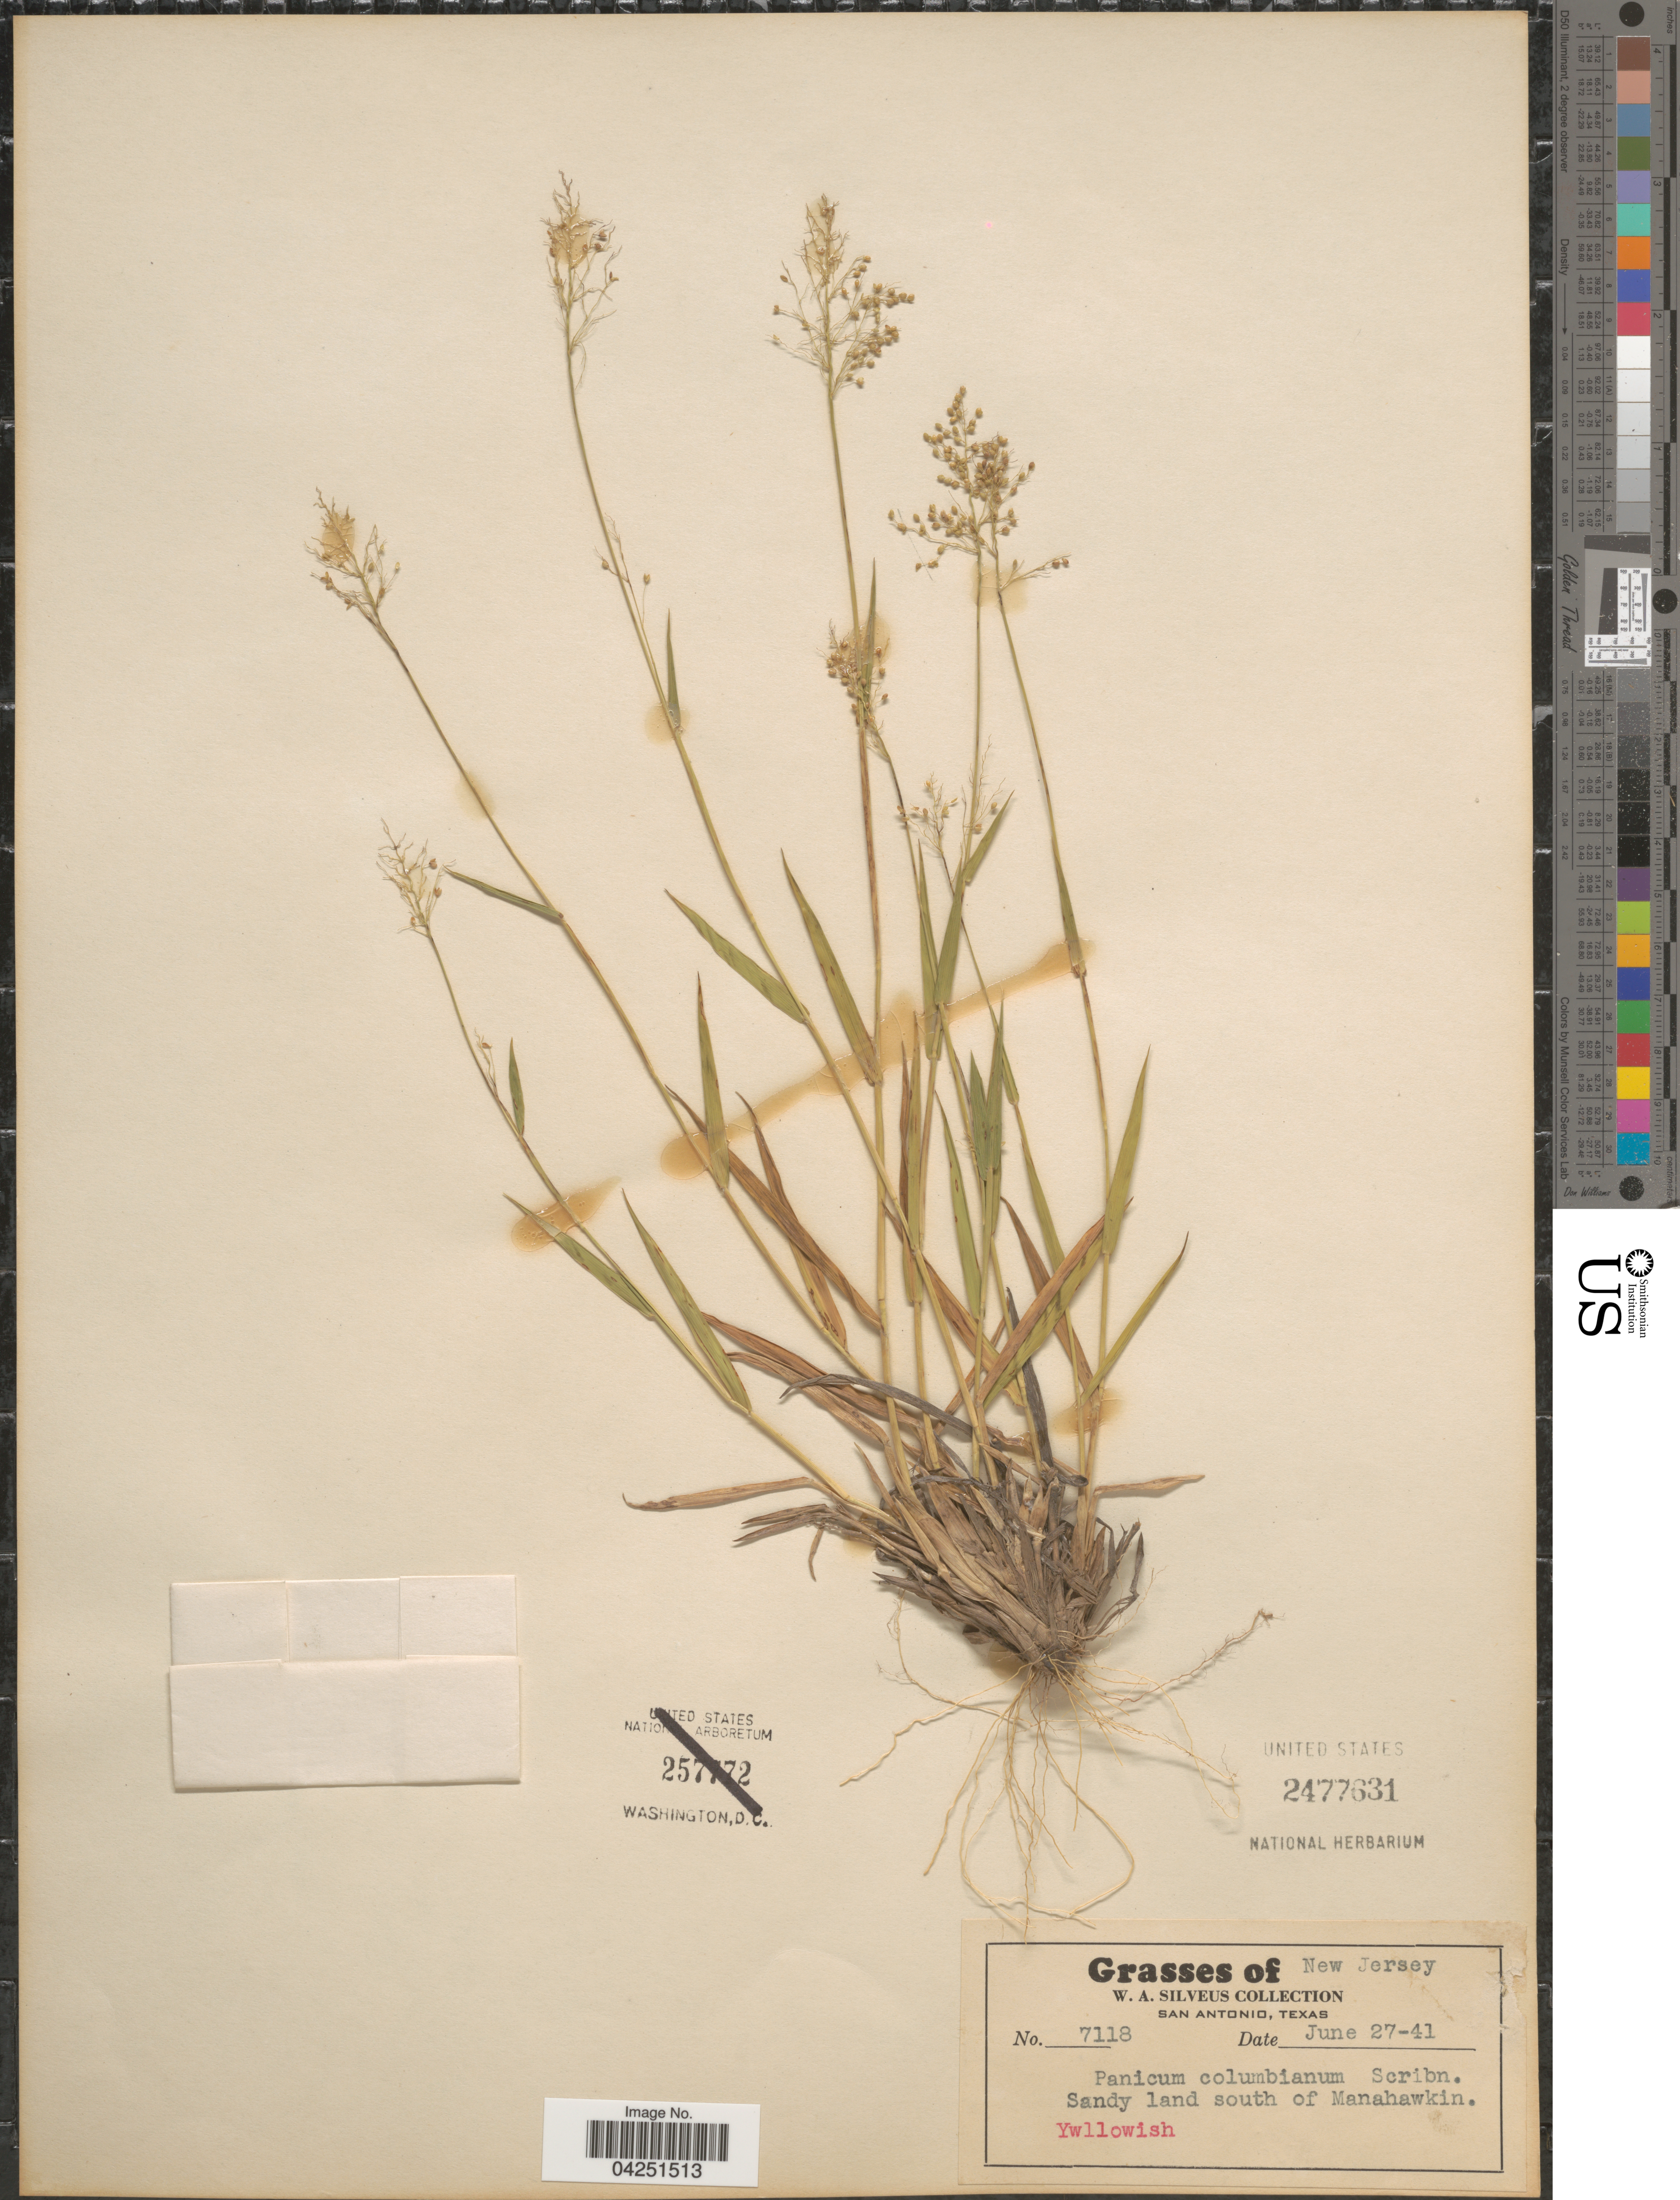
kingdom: Plantae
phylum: Tracheophyta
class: Liliopsida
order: Poales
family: Poaceae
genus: Dichanthelium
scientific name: Dichanthelium acuminatum var. acuminatum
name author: (Sw.) Gould & C.A. Clark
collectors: W. Silveus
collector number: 7118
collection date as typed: Transcribed d/m/y: 27/6/41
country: United States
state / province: New Jersey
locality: Sandy land south of Manahawkin.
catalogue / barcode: US 2477631